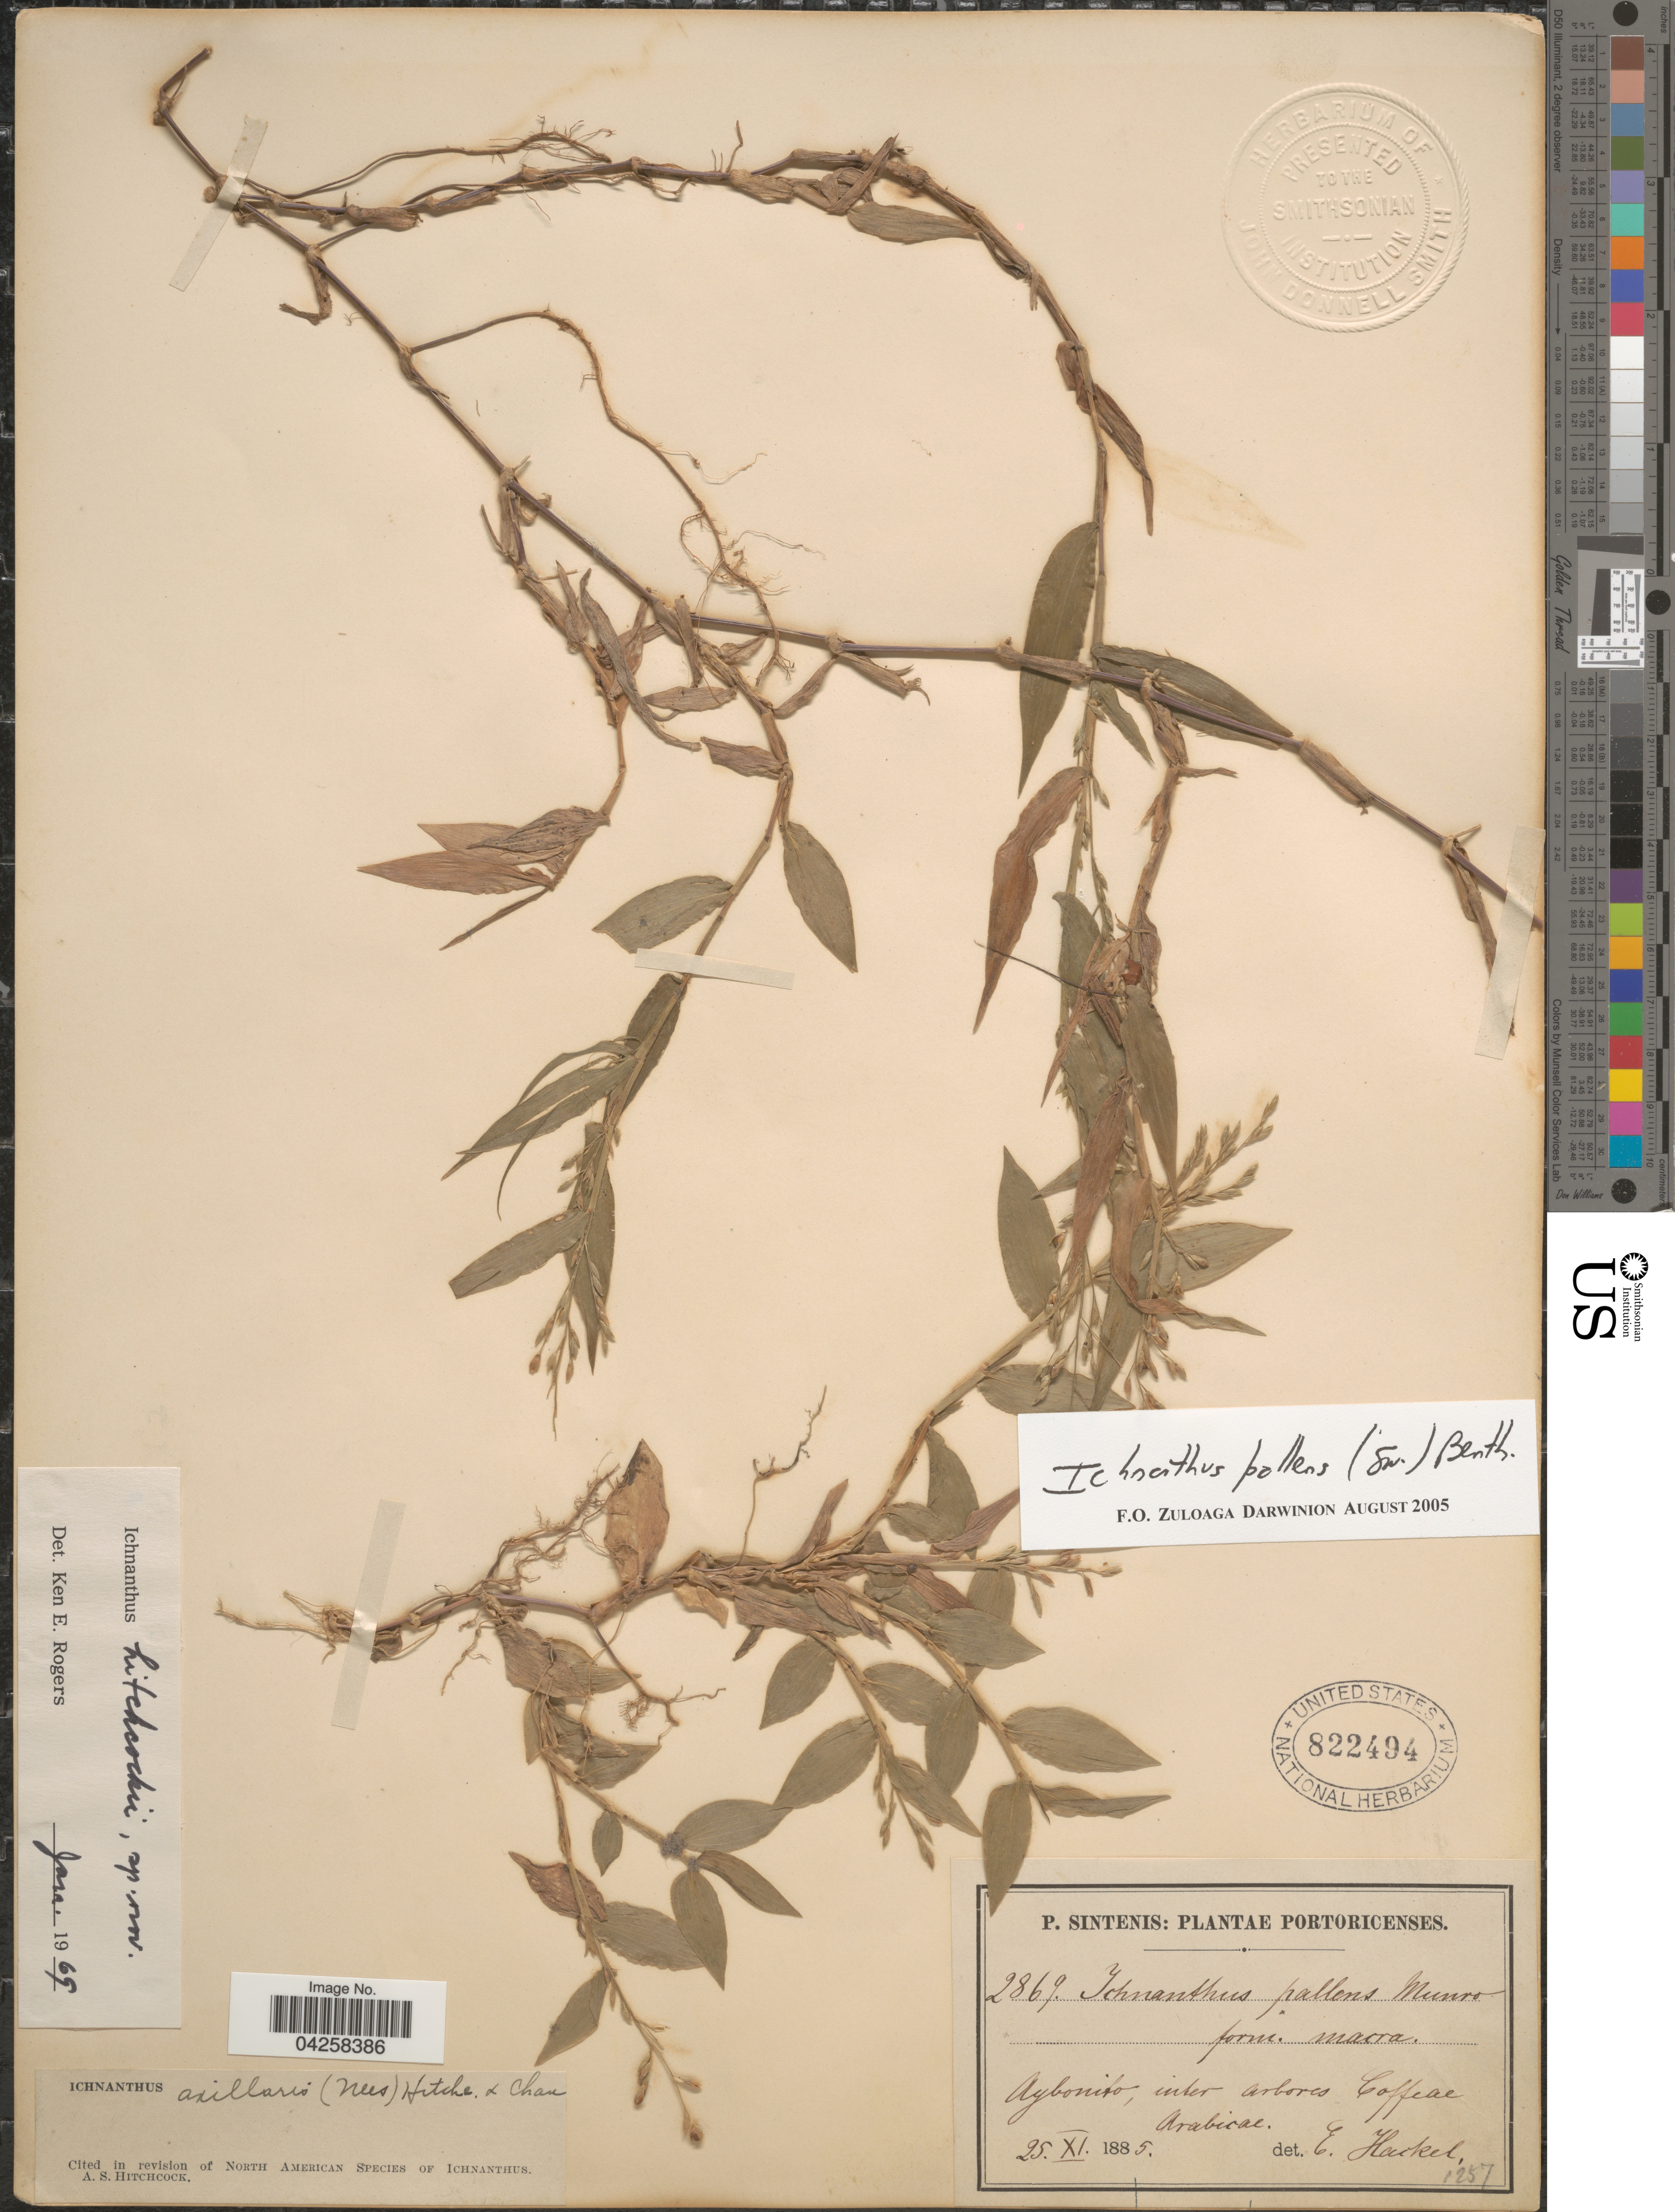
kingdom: Plantae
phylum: Tracheophyta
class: Liliopsida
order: Poales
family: Poaceae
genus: Ichnanthus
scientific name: Ichnanthus pallens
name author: (Sw.) Munro ex Benth.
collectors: P. Sintenis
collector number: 2869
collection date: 1885-11-25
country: Puerto Rico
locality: Aybonito, inter arbores Coffeae. Arabicae.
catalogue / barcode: US 822494